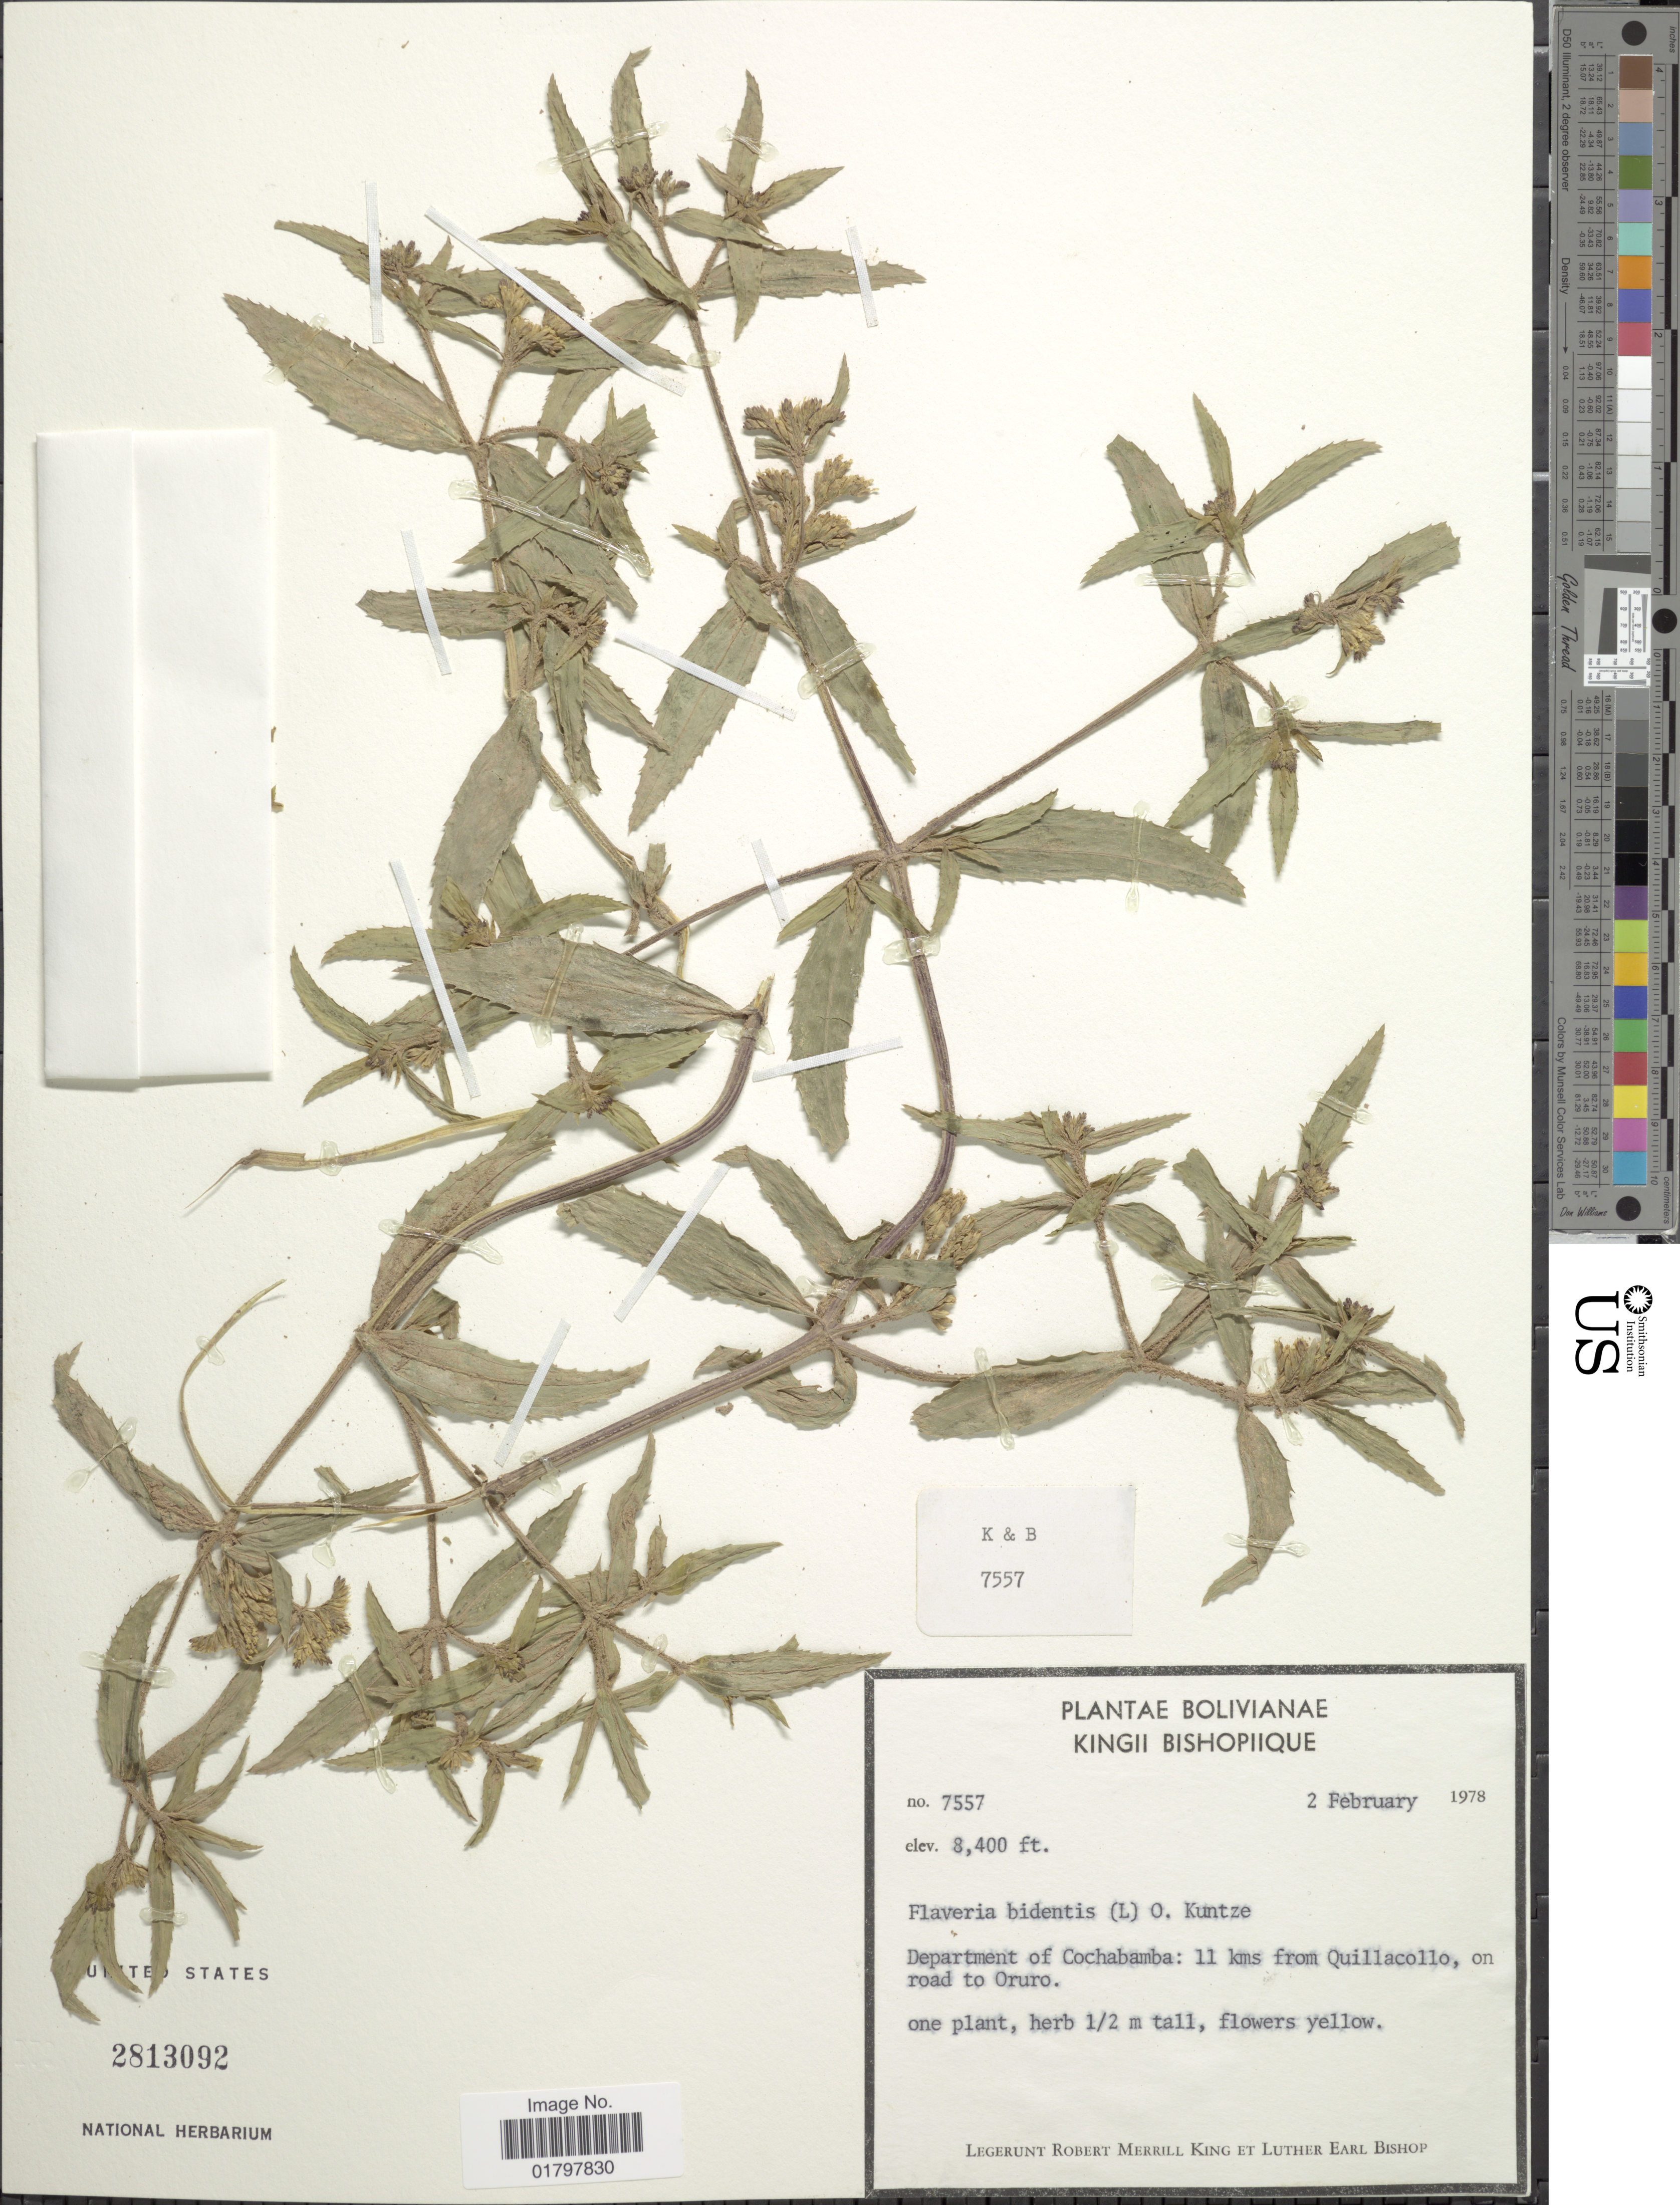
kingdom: Plantae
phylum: Tracheophyta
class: Magnoliopsida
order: Asterales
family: Asteraceae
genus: Flaveria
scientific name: Flaveria bidentis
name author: (L.) Kuntze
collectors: R. M. King & L. E. Bishop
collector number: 7557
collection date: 1978-02-02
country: Bolivia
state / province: Cochabamba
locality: Department of Cochabamba: 11 kms from Quillacollo, on road to Oruro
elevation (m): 2560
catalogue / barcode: US 2813092